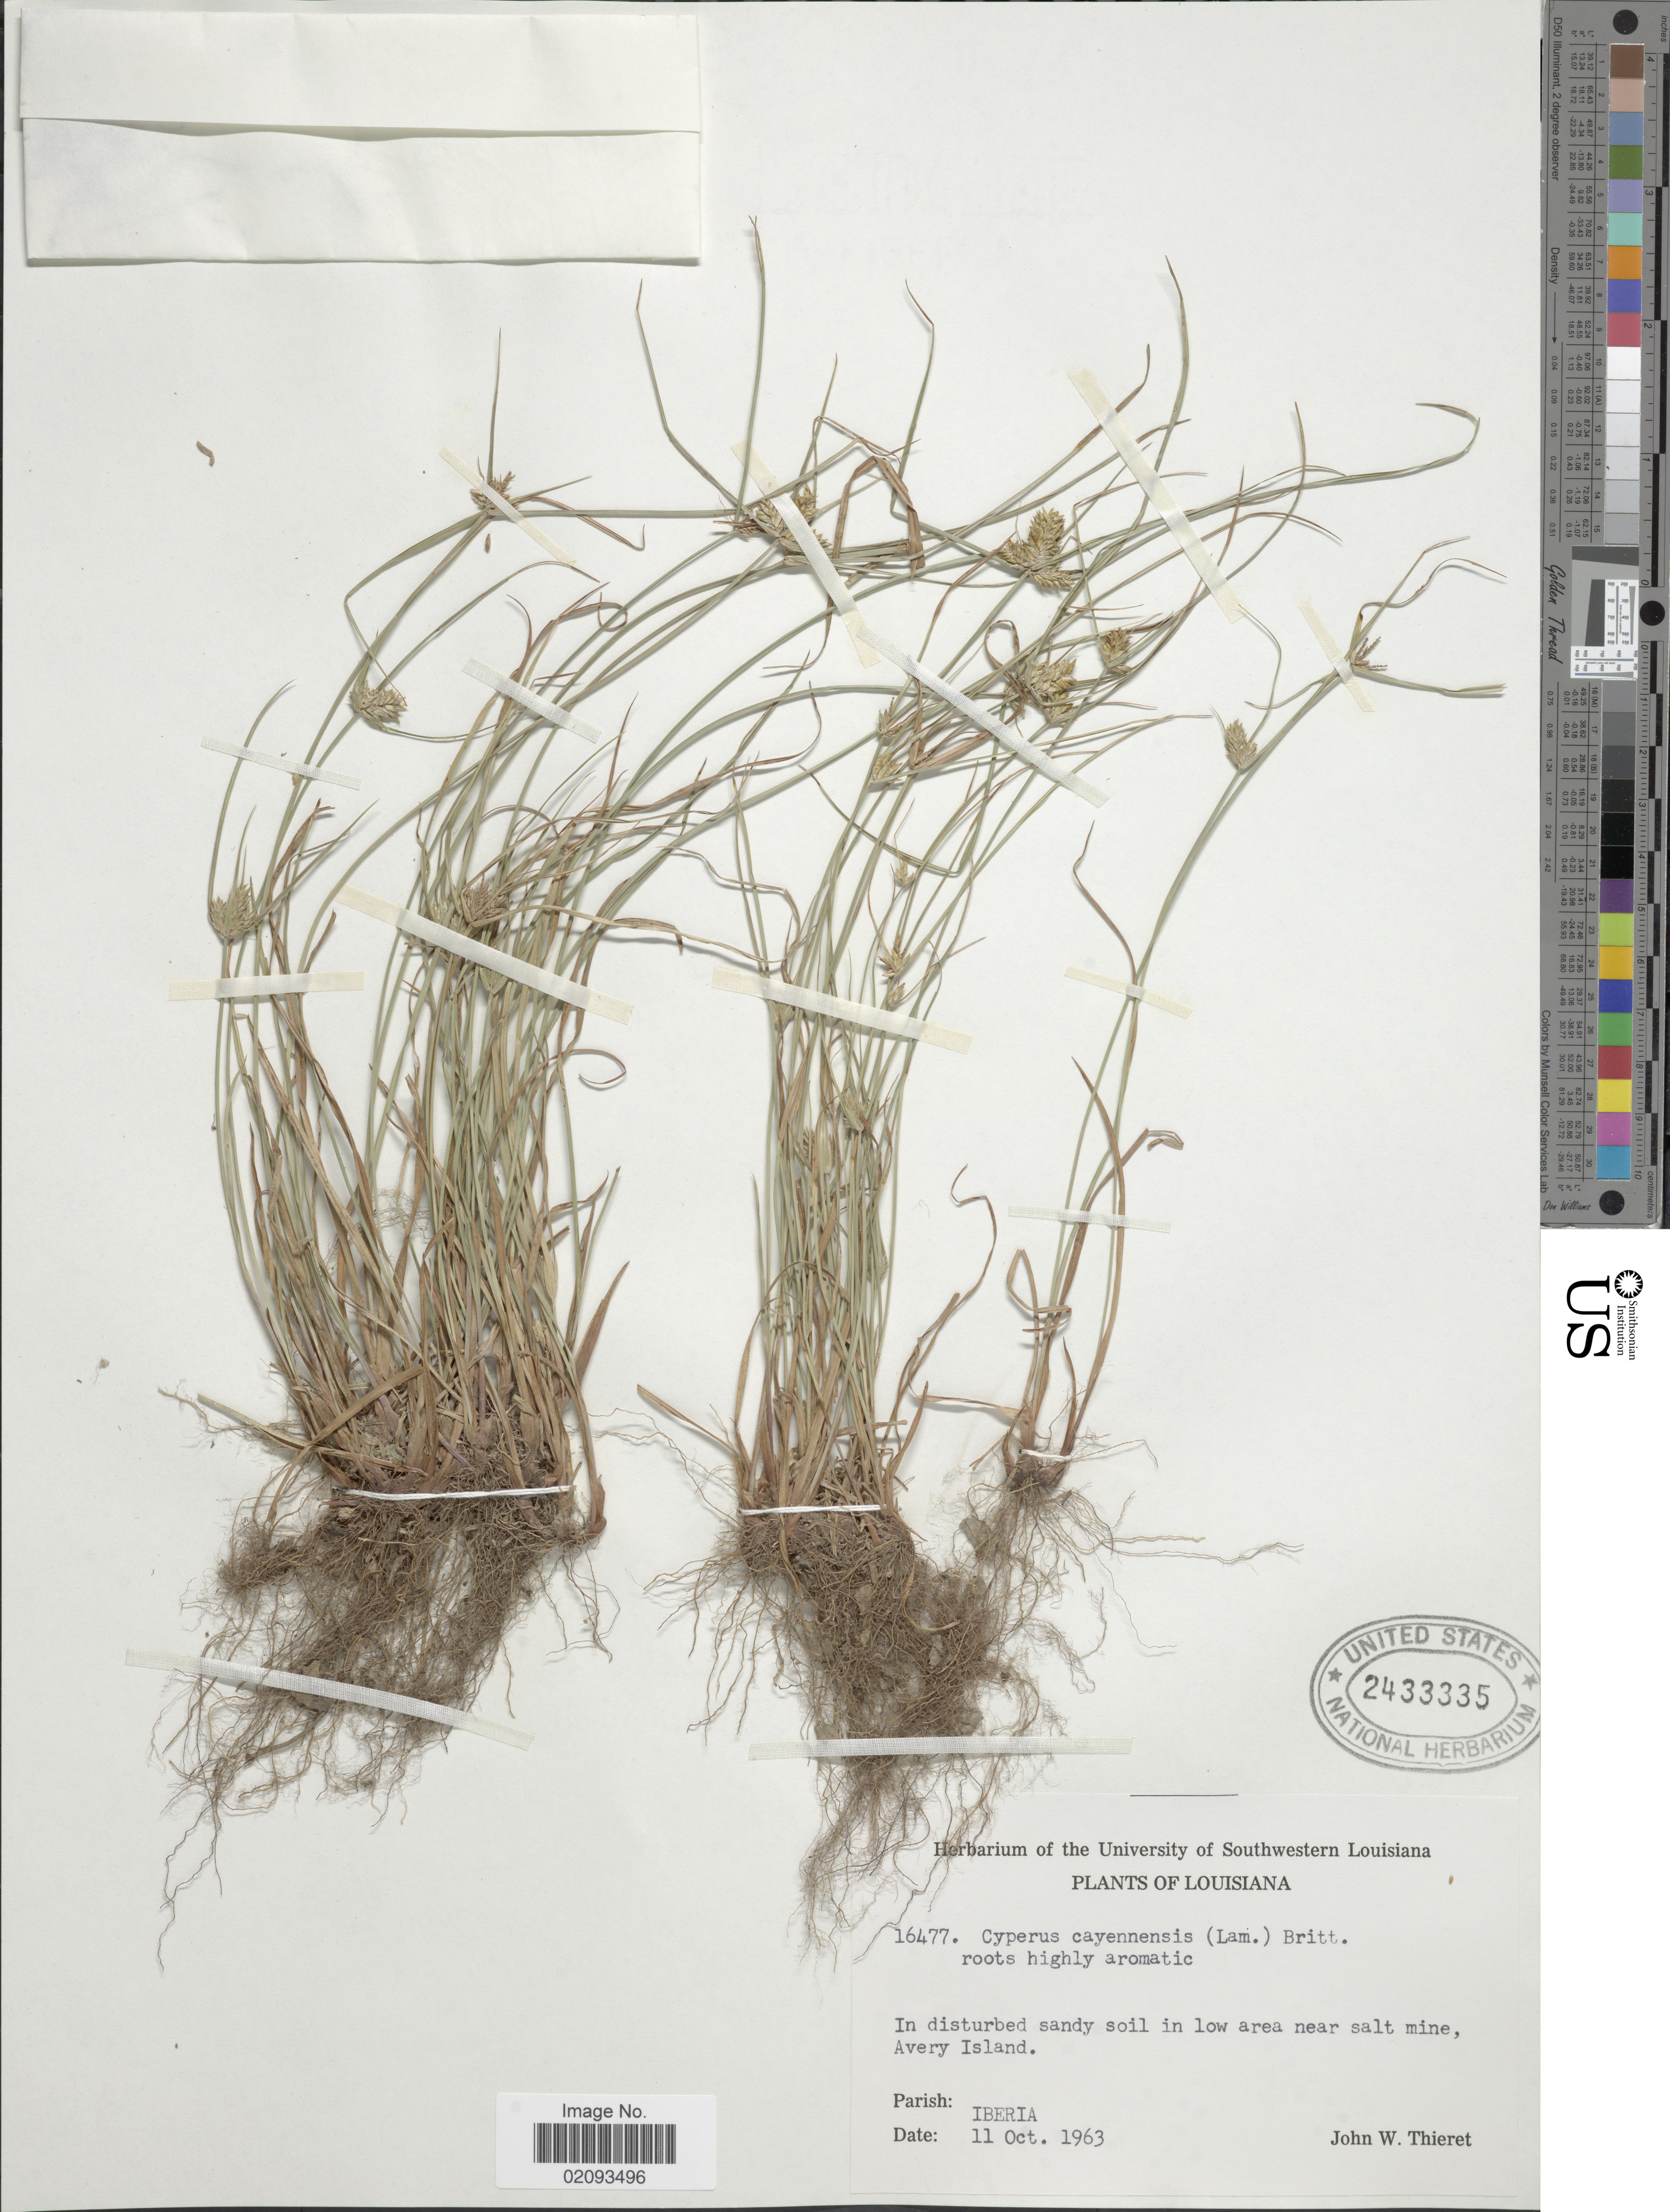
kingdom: Plantae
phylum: Tracheophyta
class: Liliopsida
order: Poales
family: Cyperaceae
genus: Cyperus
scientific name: Cyperus aggregatus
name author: (Willd.) Endl.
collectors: J. W. Thieret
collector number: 16477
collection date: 1963-10-11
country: United States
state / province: Louisiana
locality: Avery Island, Parish Iberia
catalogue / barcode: US 2433335